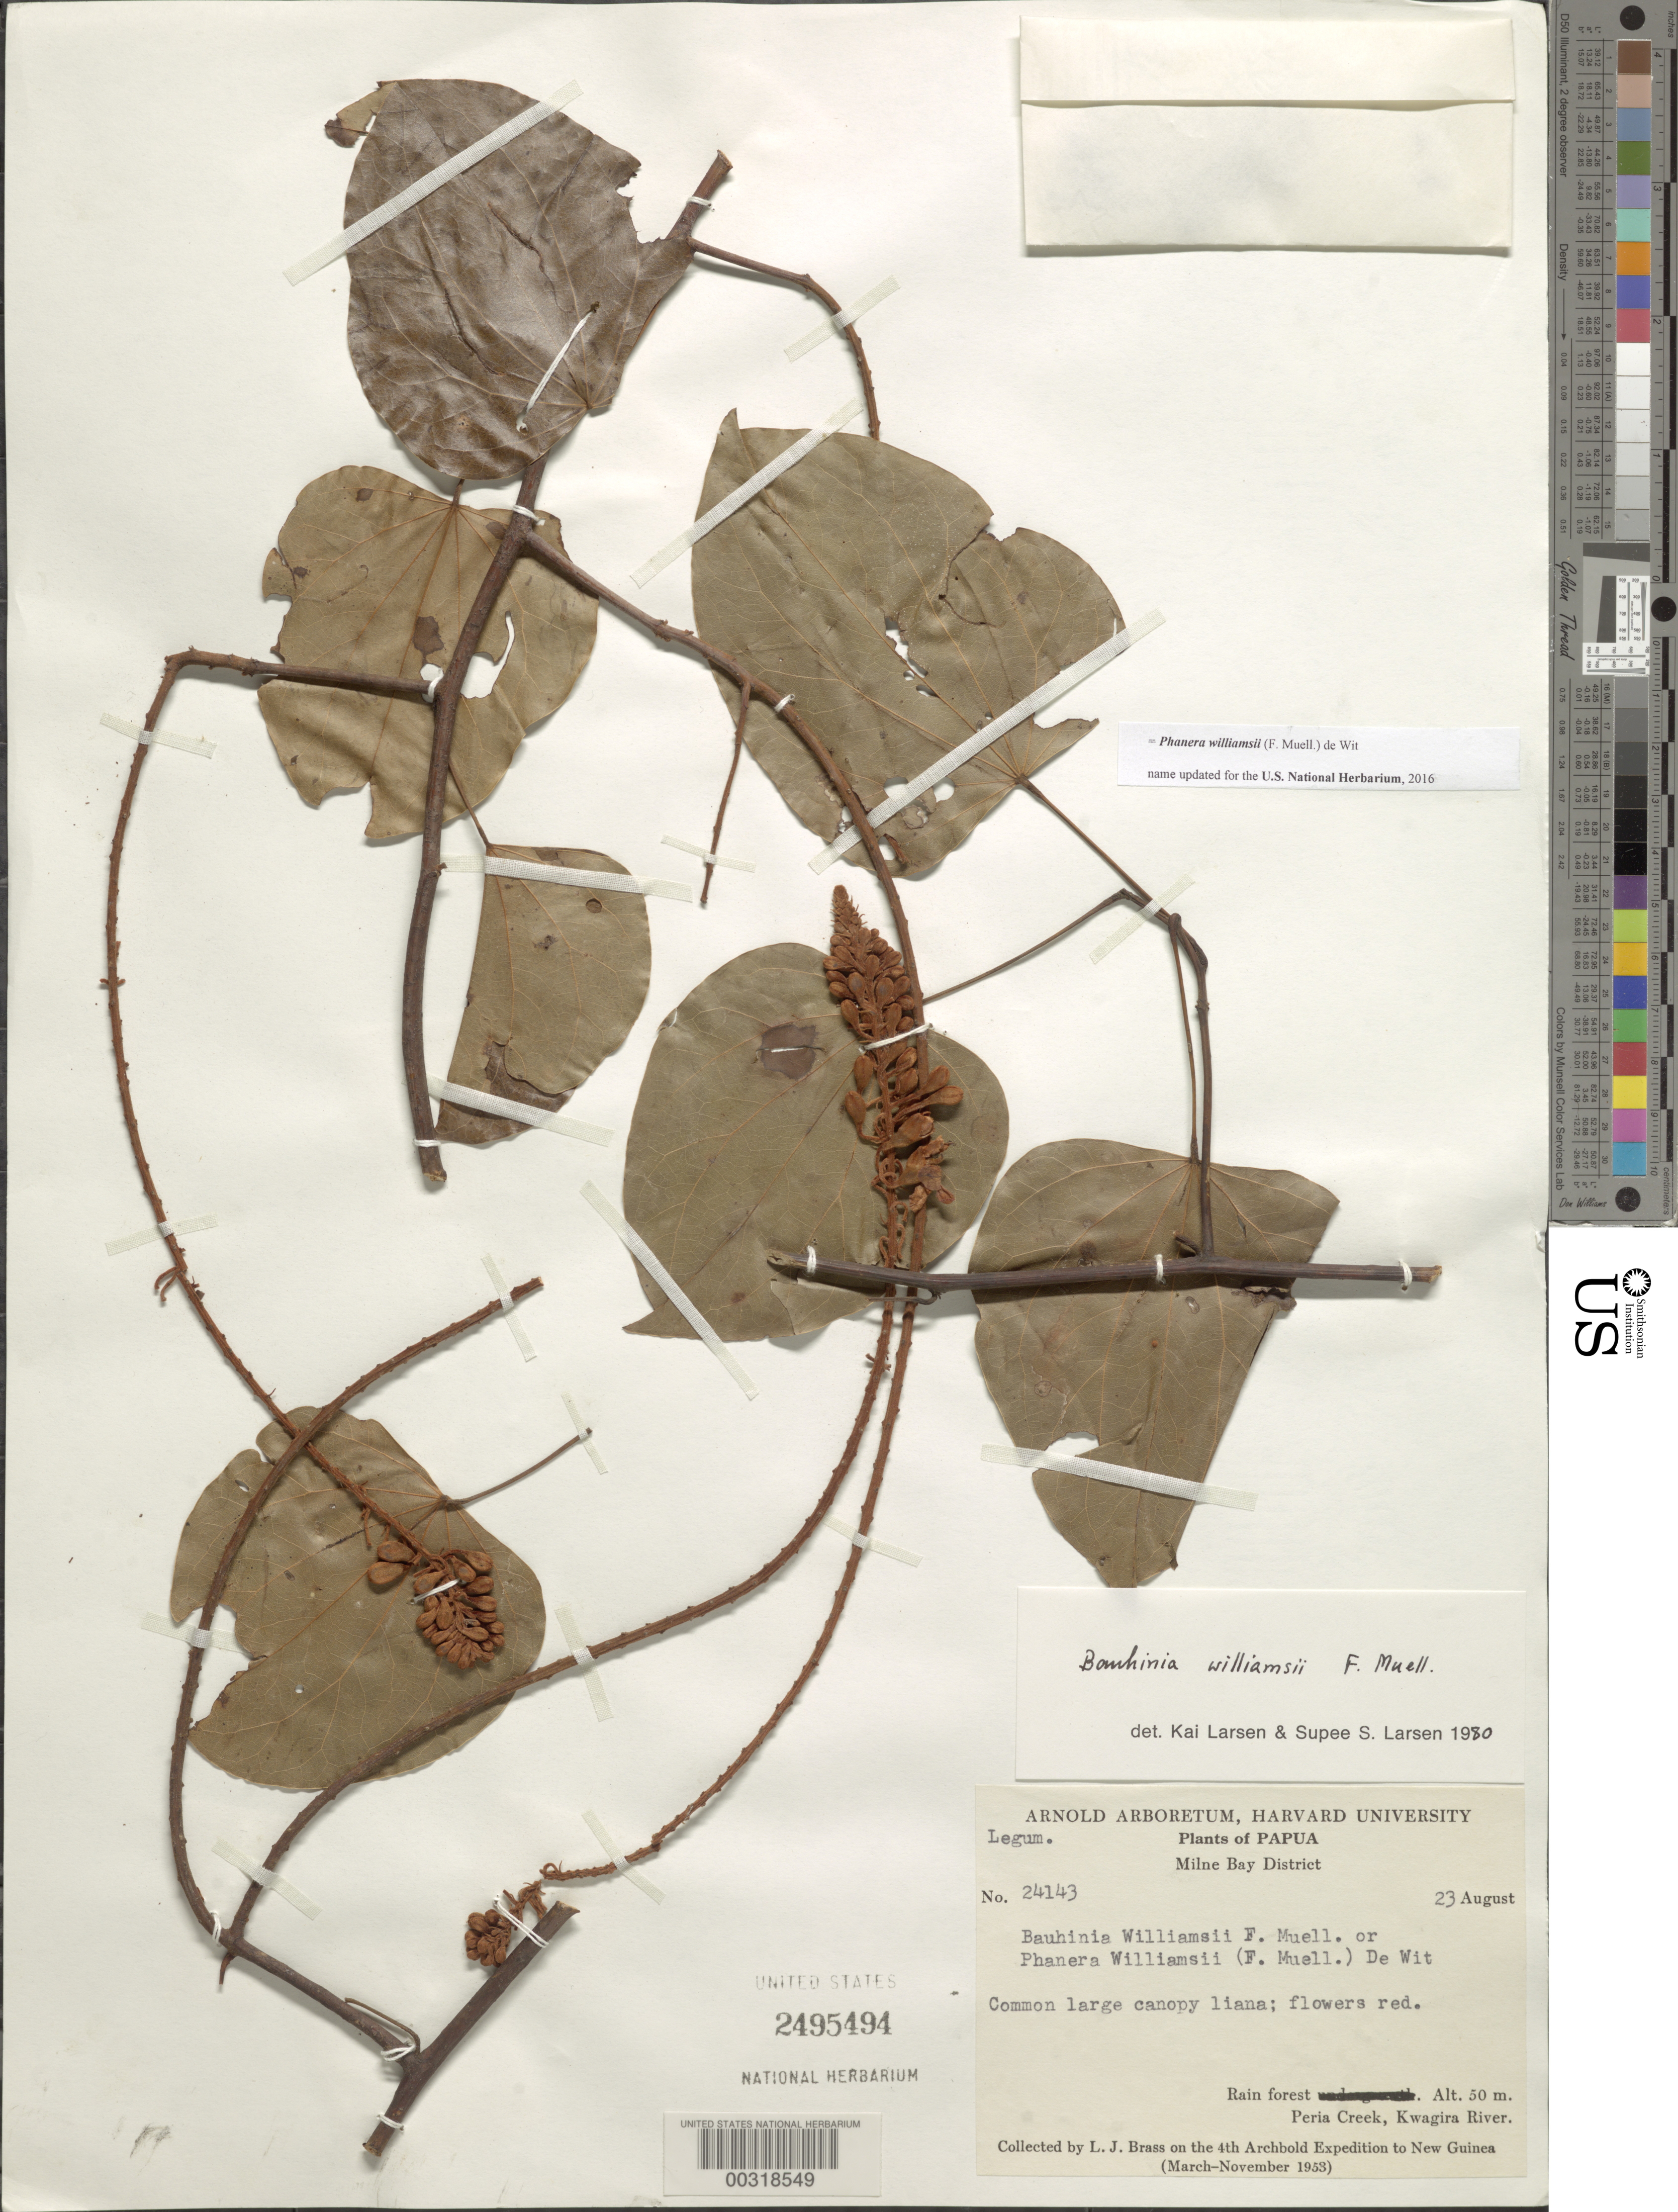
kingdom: Plantae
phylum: Tracheophyta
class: Magnoliopsida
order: Fabales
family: Fabaceae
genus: Phanera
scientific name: Phanera williamsii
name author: (F. Muell.) de Wit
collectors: L. J. Brass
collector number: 24143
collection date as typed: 23 Aug 1953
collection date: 1953-08-23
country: Papua New Guinea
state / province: Milne Bay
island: New Guinea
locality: Peria creek, kwagira river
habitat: Rain forest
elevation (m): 50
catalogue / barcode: US 2495494